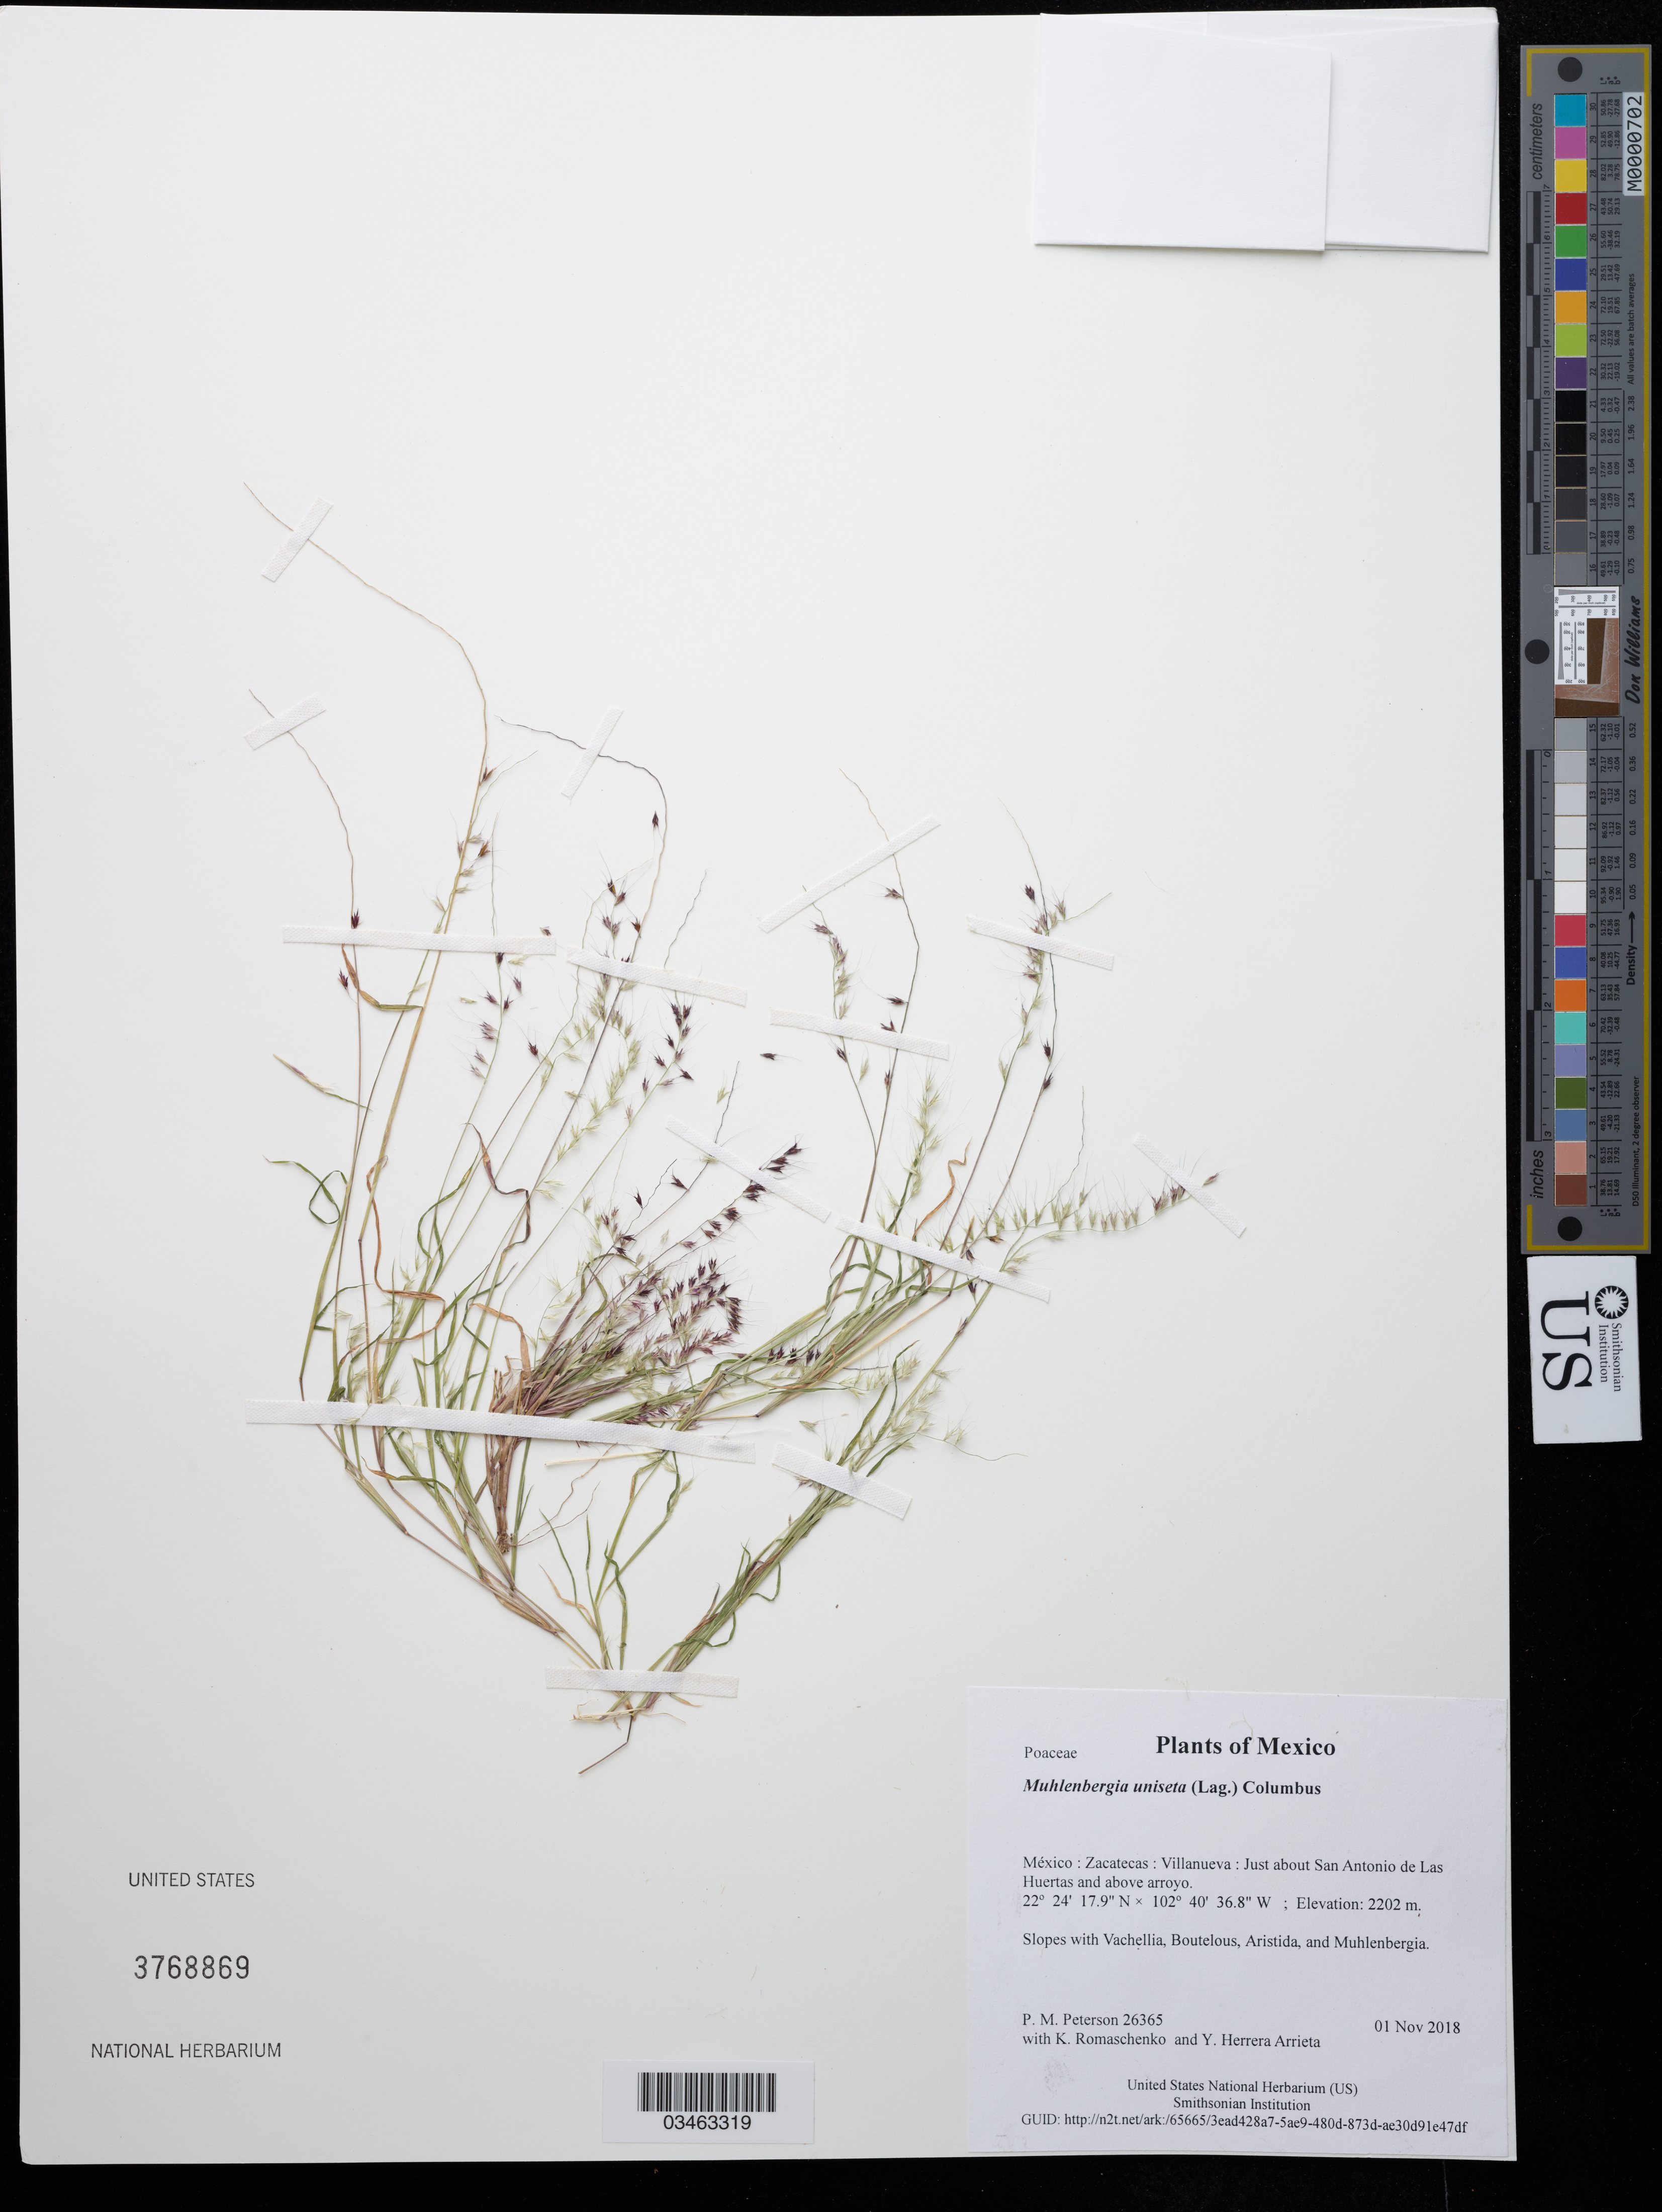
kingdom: Plantae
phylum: Tracheophyta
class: Liliopsida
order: Poales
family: Poaceae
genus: Muhlenbergia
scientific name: Muhlenbergia uniseta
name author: (Lag.) Columbus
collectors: P. M. Peterson, K. Romaschenko & Y. Herrera Arrieta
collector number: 26365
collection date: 2018-11-01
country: México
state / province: Zacatecas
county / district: Villanueva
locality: Just about San Antonio de Las Huertas and above arroyo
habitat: Slopes with Vachellia, Boutelous, Aristida, and Muhlenbergia.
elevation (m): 2202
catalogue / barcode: US 3768869